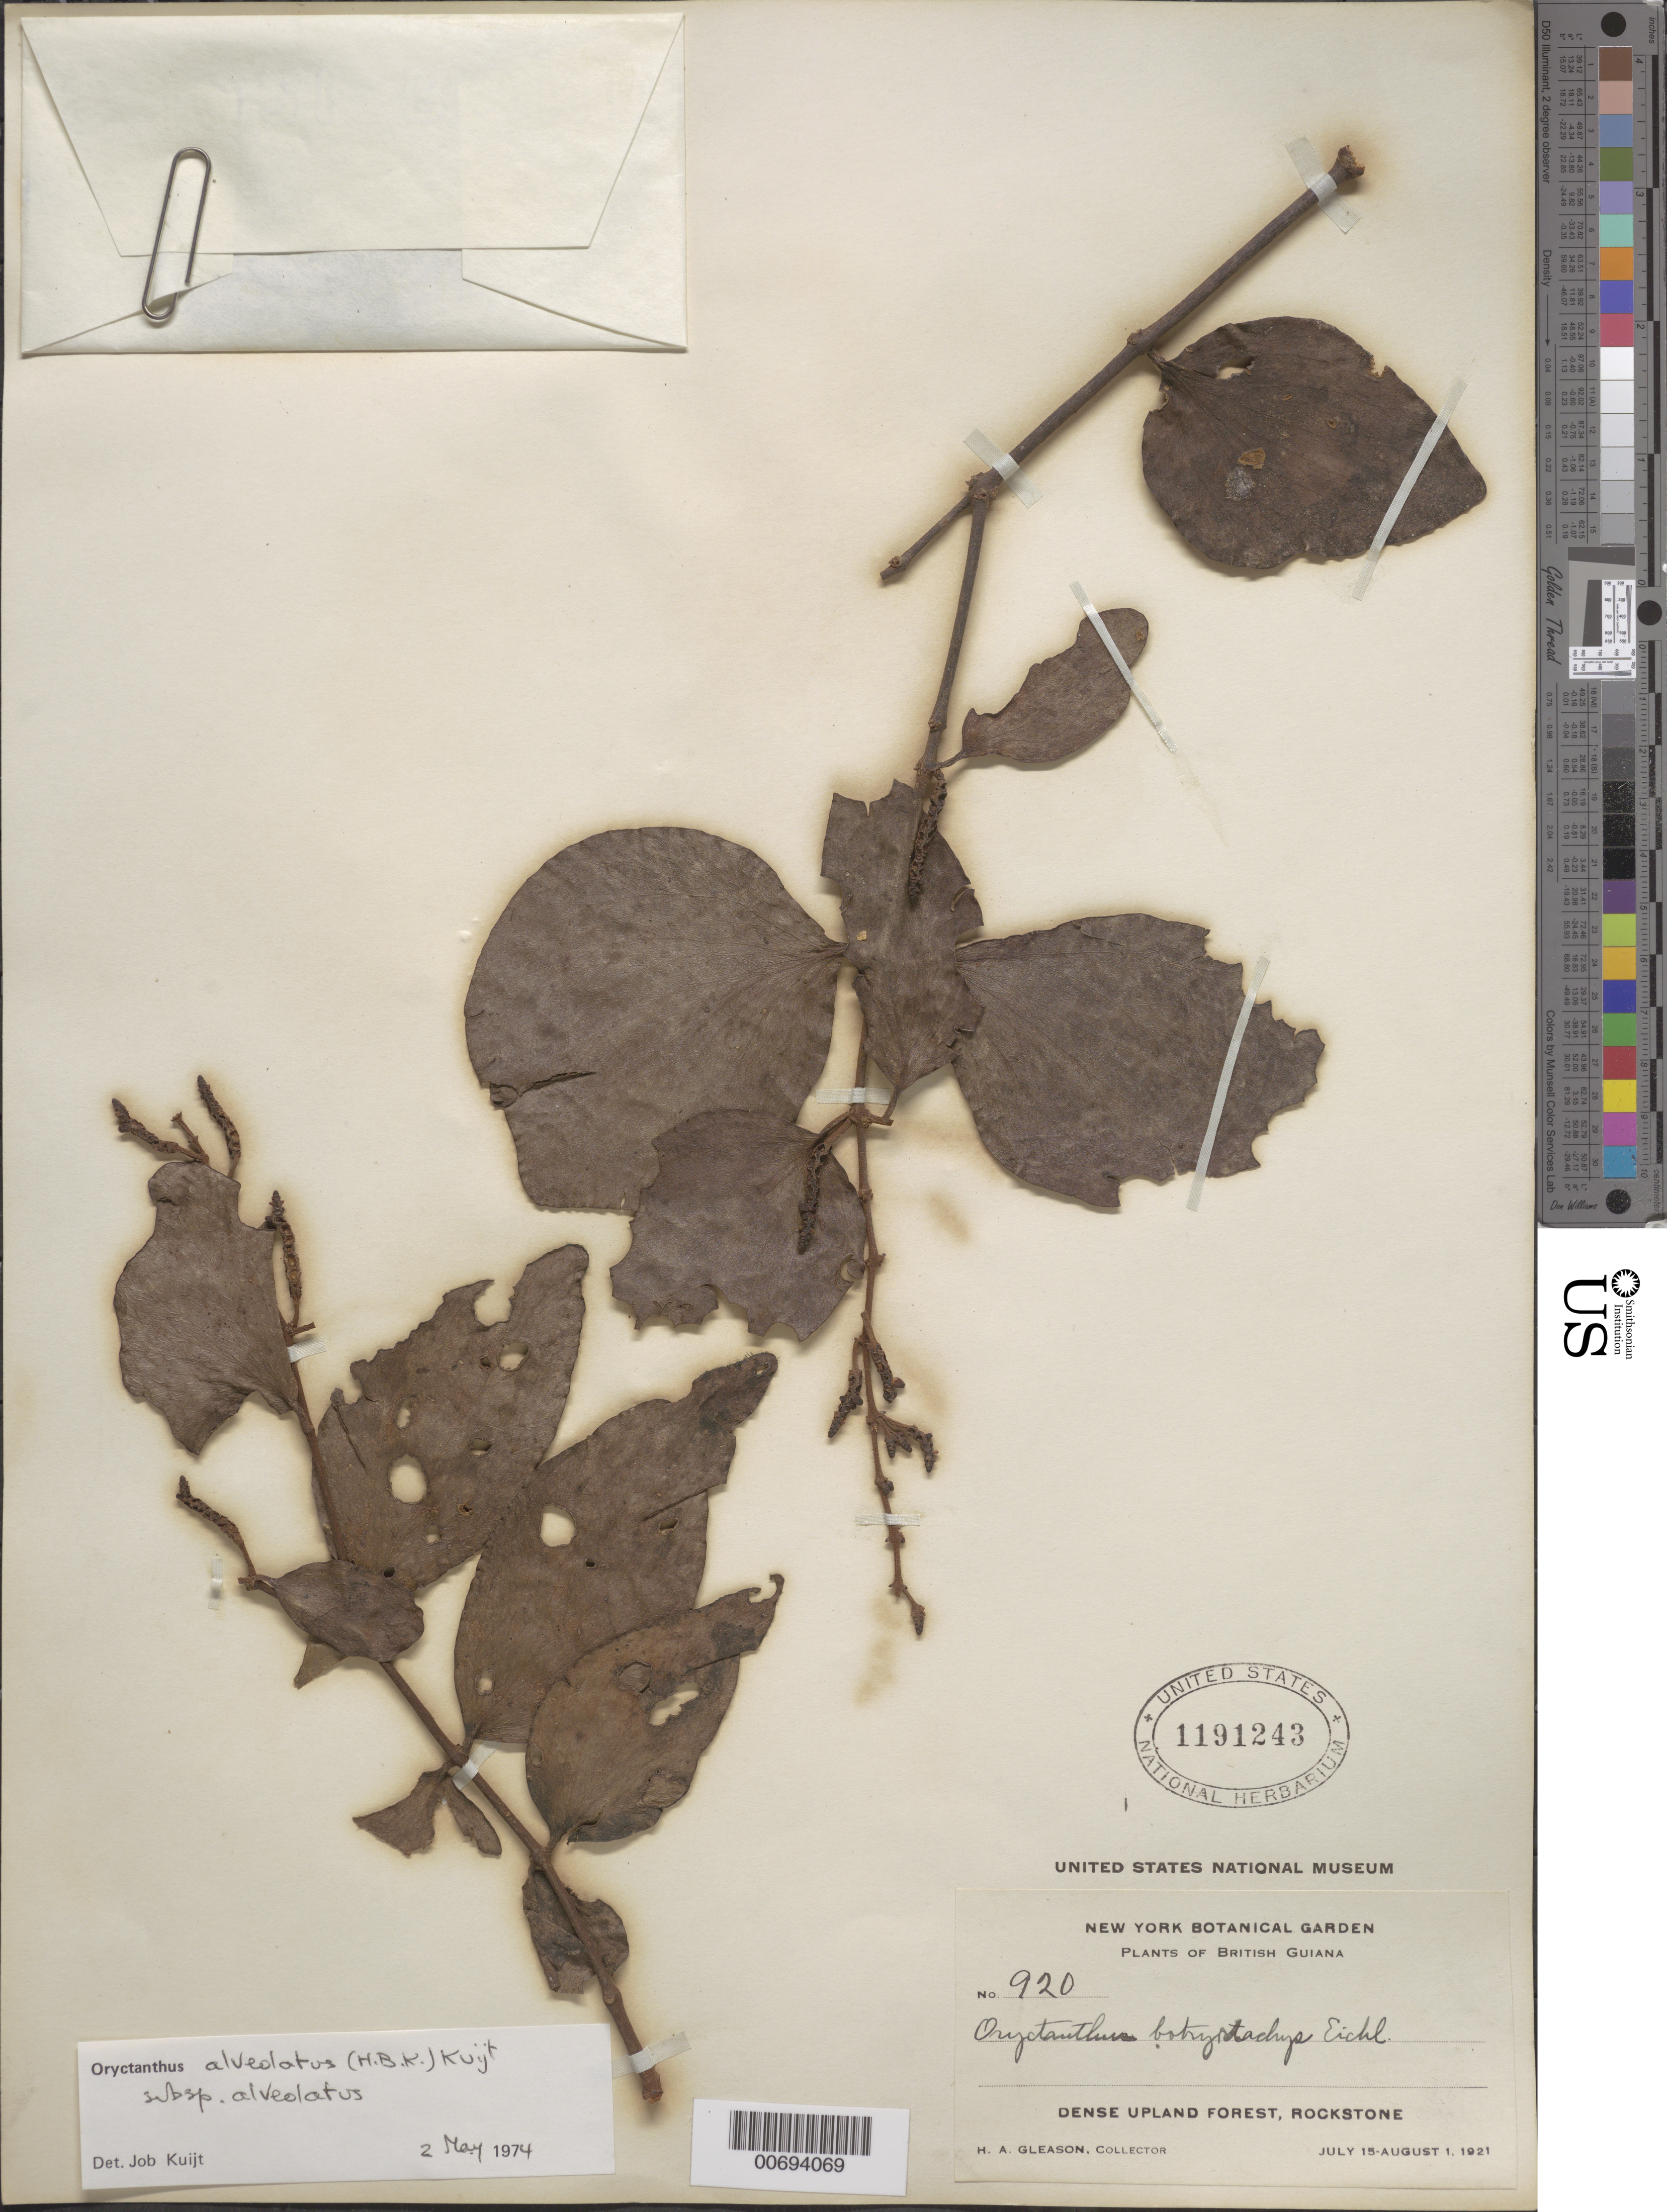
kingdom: Plantae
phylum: Tracheophyta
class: Magnoliopsida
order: Santalales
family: Loranthaceae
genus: Oryctanthus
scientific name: Oryctanthus alveolatus subsp. alveolatus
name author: (Kunth) Kuijt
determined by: Kuijt, Job, (CANADA)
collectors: H. A. Gleason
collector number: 920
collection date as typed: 15-Jul-21 to 1-Aug-21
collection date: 1921-07-15/1921-08-01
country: Guyana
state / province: U. Demerara-Berbice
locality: Rockstone, in and about the village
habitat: Dense upland forest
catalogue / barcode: US 1191243